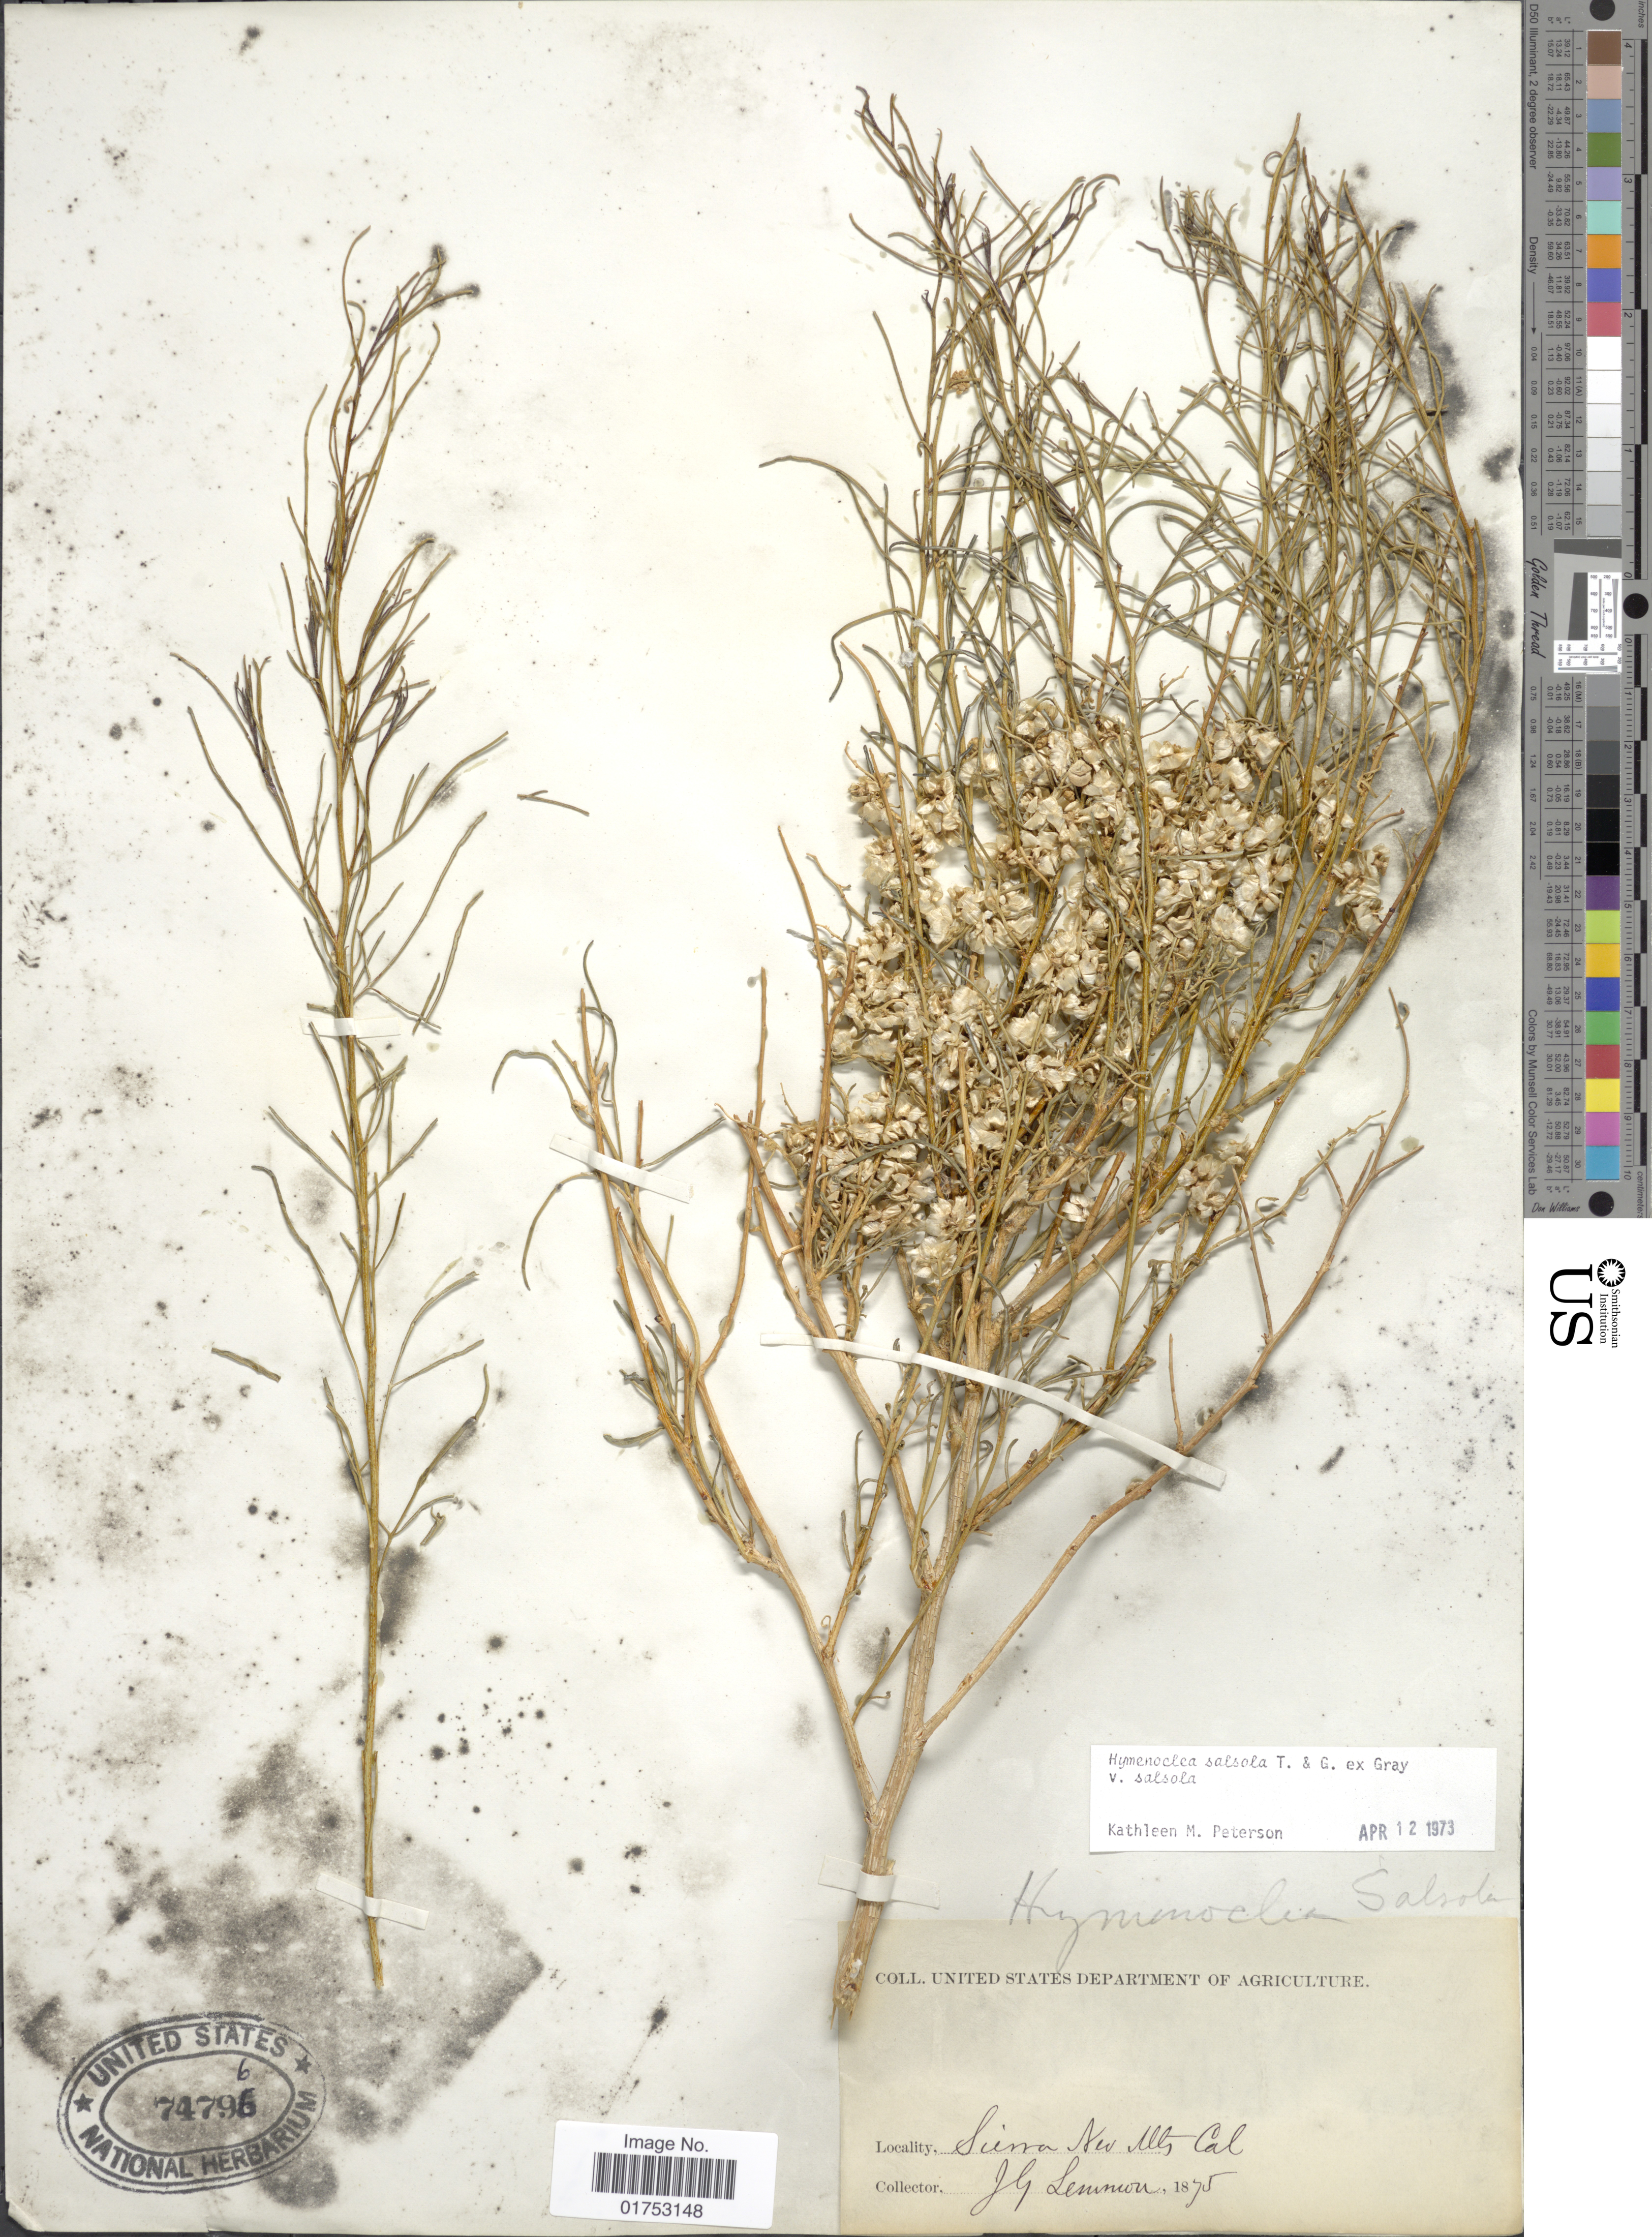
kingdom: Plantae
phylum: Tracheophyta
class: Magnoliopsida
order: Asterales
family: Asteraceae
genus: Hymenoclea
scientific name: Hymenoclea salsola var. salsola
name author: Torr. & A. Gray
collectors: J. Lemmon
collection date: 1875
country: United States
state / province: California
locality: Sierra Nev Mts., Cal.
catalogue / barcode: US 74796